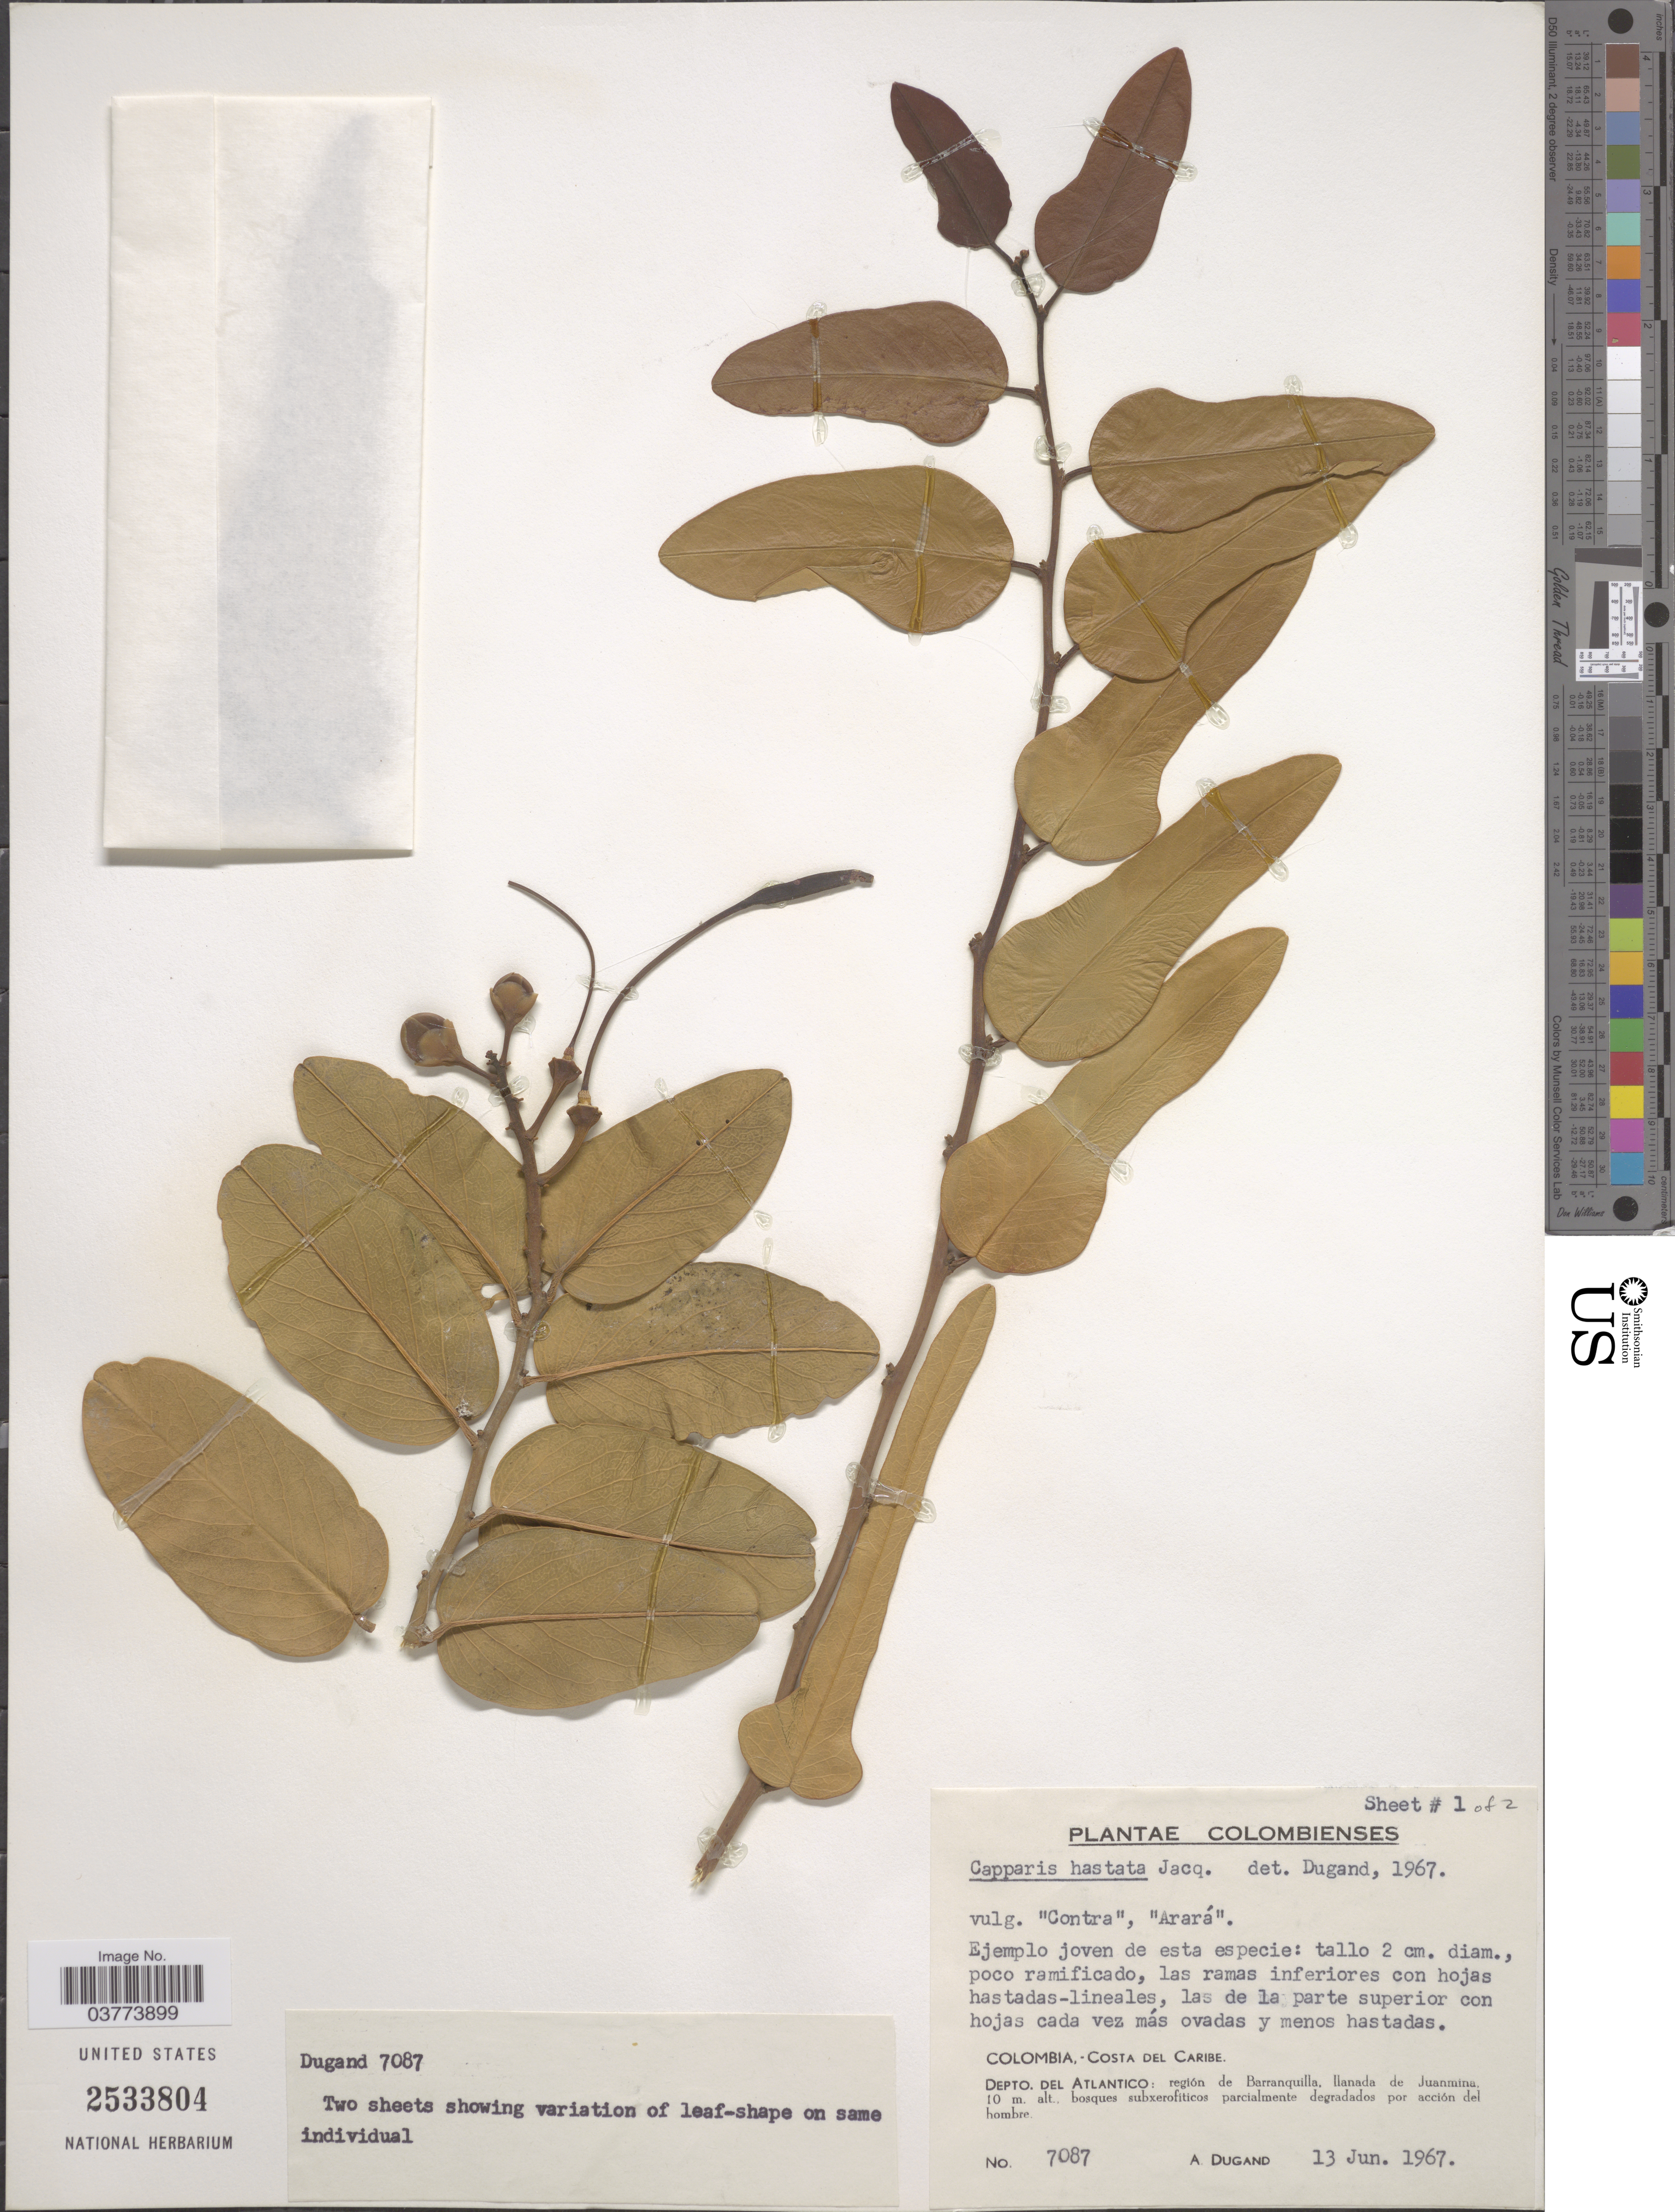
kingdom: Plantae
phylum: Tracheophyta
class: Magnoliopsida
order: Brassicales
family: Capparaceae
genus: Cynophalla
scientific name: Cynophalla hastata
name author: (Jacq.) J. Presl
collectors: A. Dugand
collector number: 7087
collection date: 1967-06-13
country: Colombia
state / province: Atlántico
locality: Costa del Caribe. Depto. del Atlantico: región de Barranquilla, llanada de Juanmina.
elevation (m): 10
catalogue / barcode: US 2533804